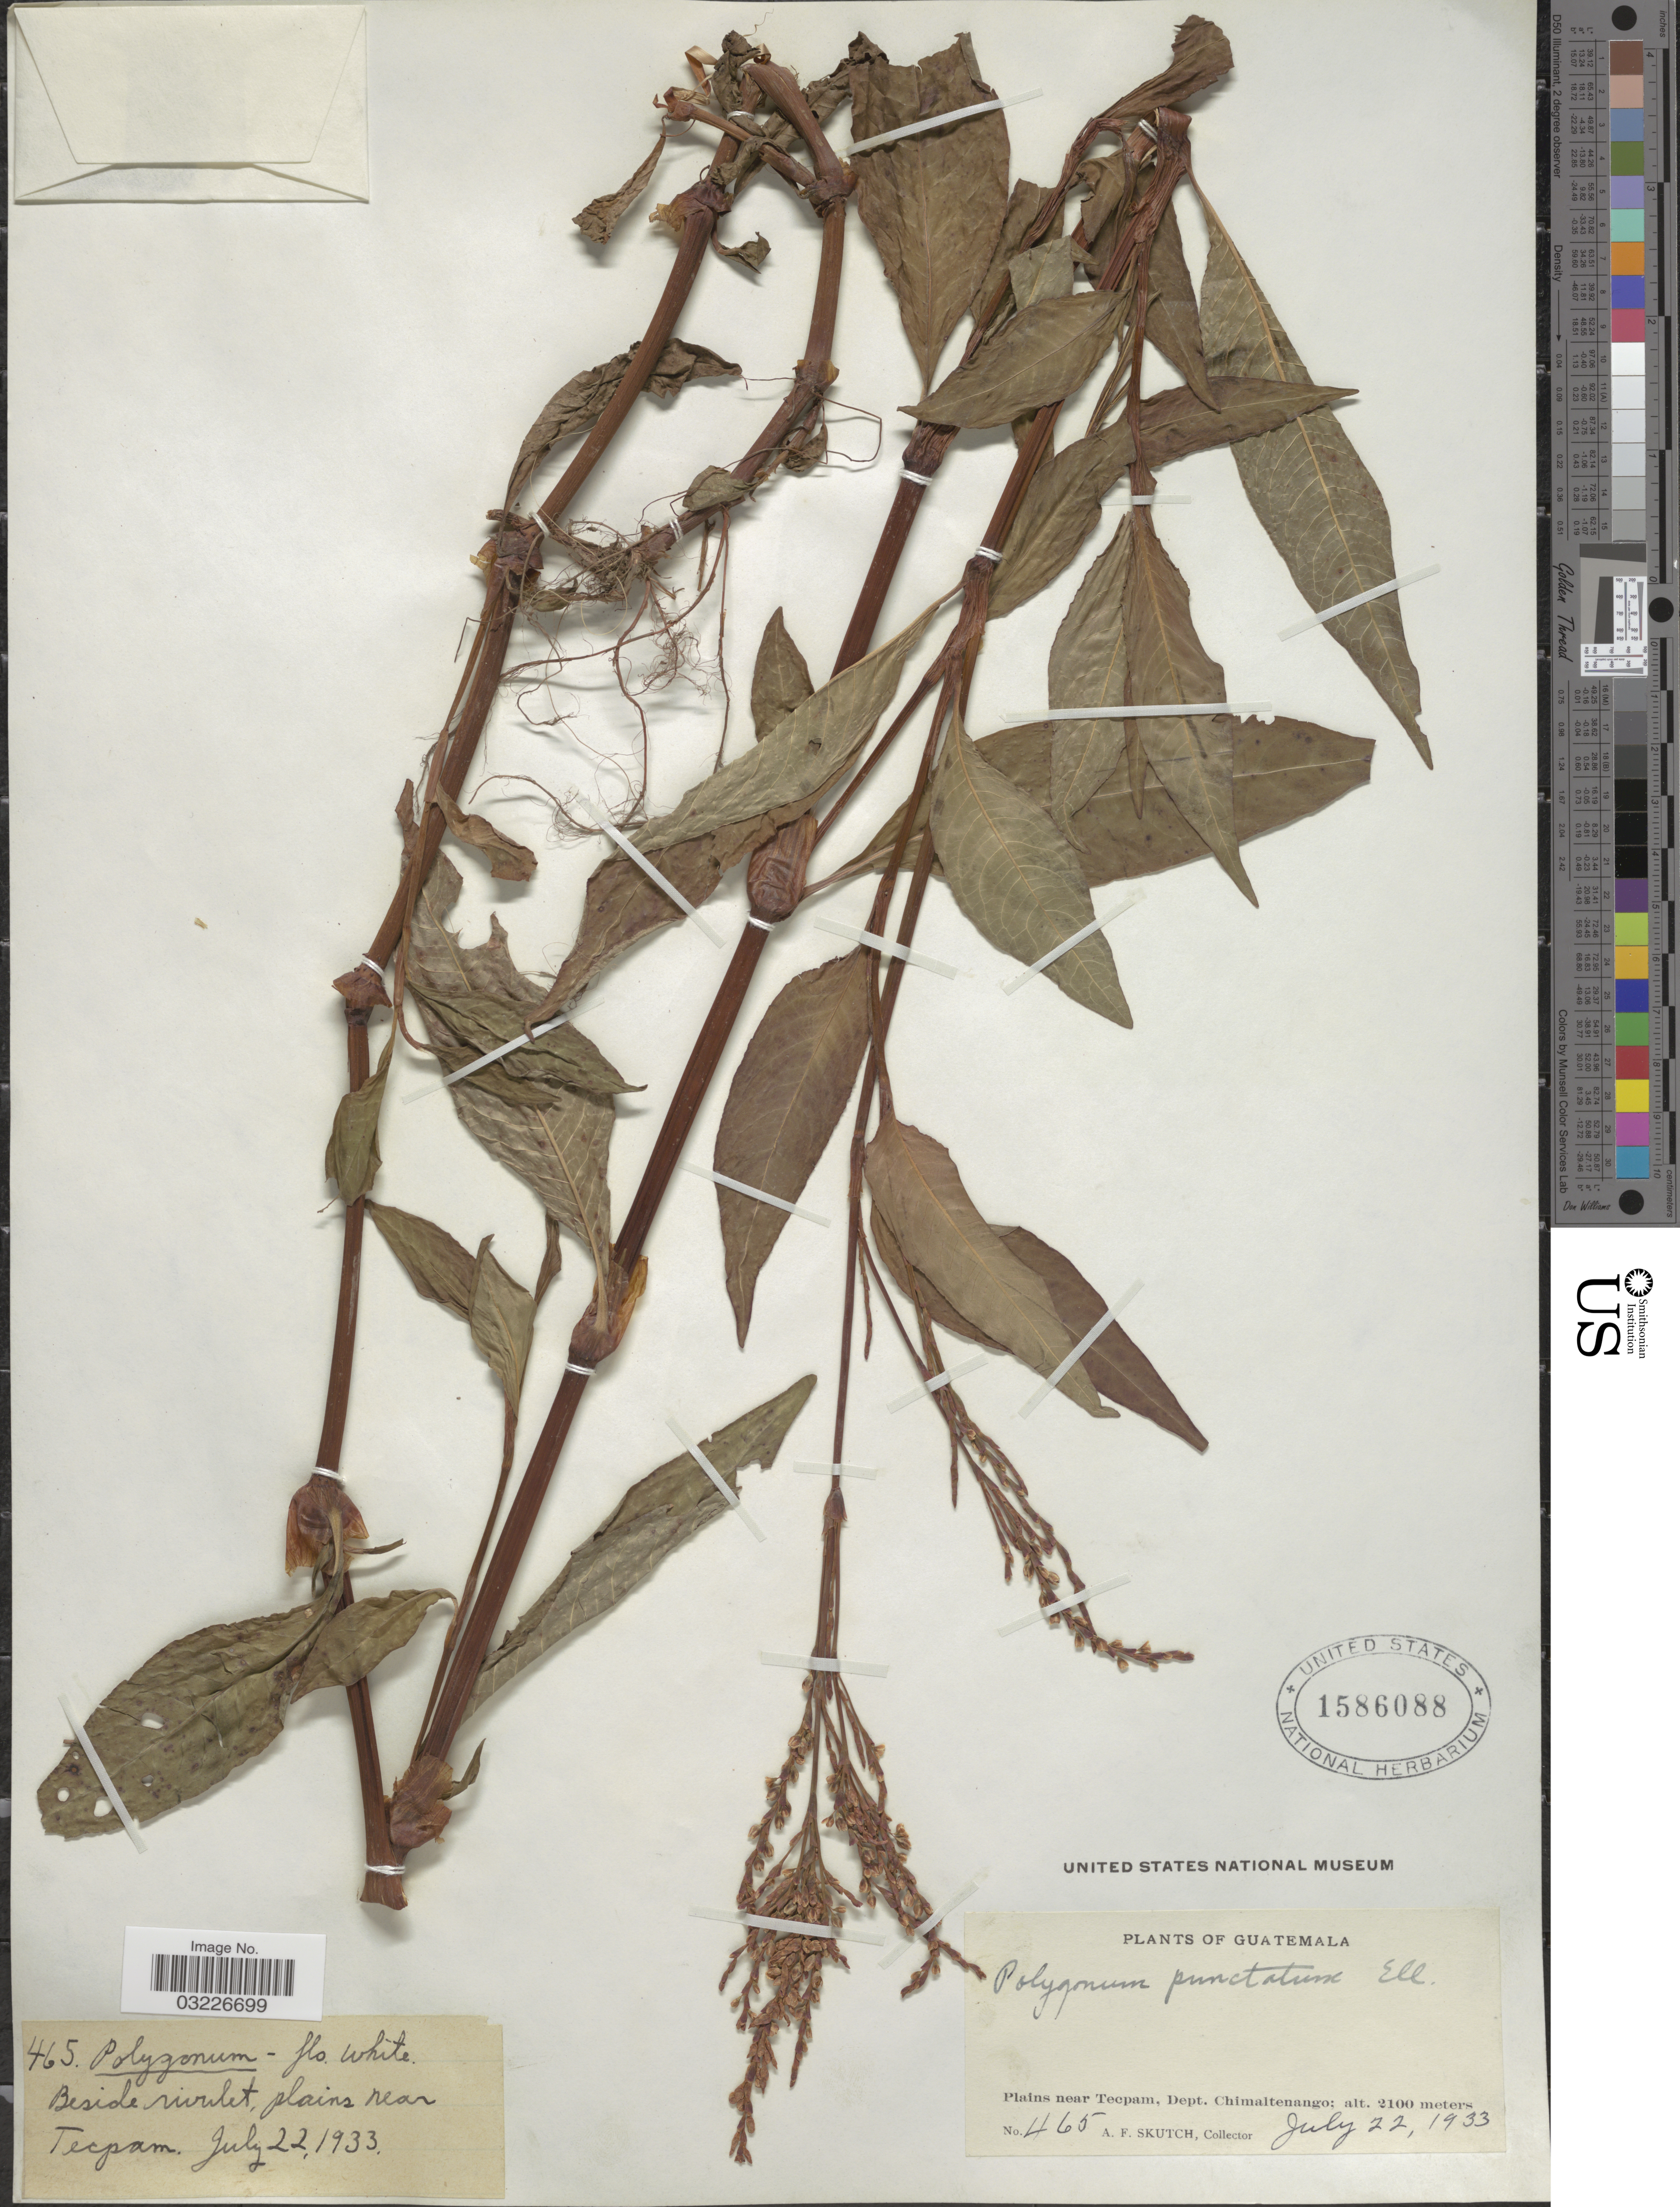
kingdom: Plantae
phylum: Tracheophyta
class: Magnoliopsida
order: Caryophyllales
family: Polygonaceae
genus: Persicaria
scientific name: Persicaria sp.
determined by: Atha, D. E.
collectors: A. F. Skutch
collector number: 465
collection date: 1933-07-22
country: Guatemala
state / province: Chimaltenango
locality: Plains near Tecpam, Dept. Chimaltenango.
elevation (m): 2100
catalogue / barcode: US 1586088